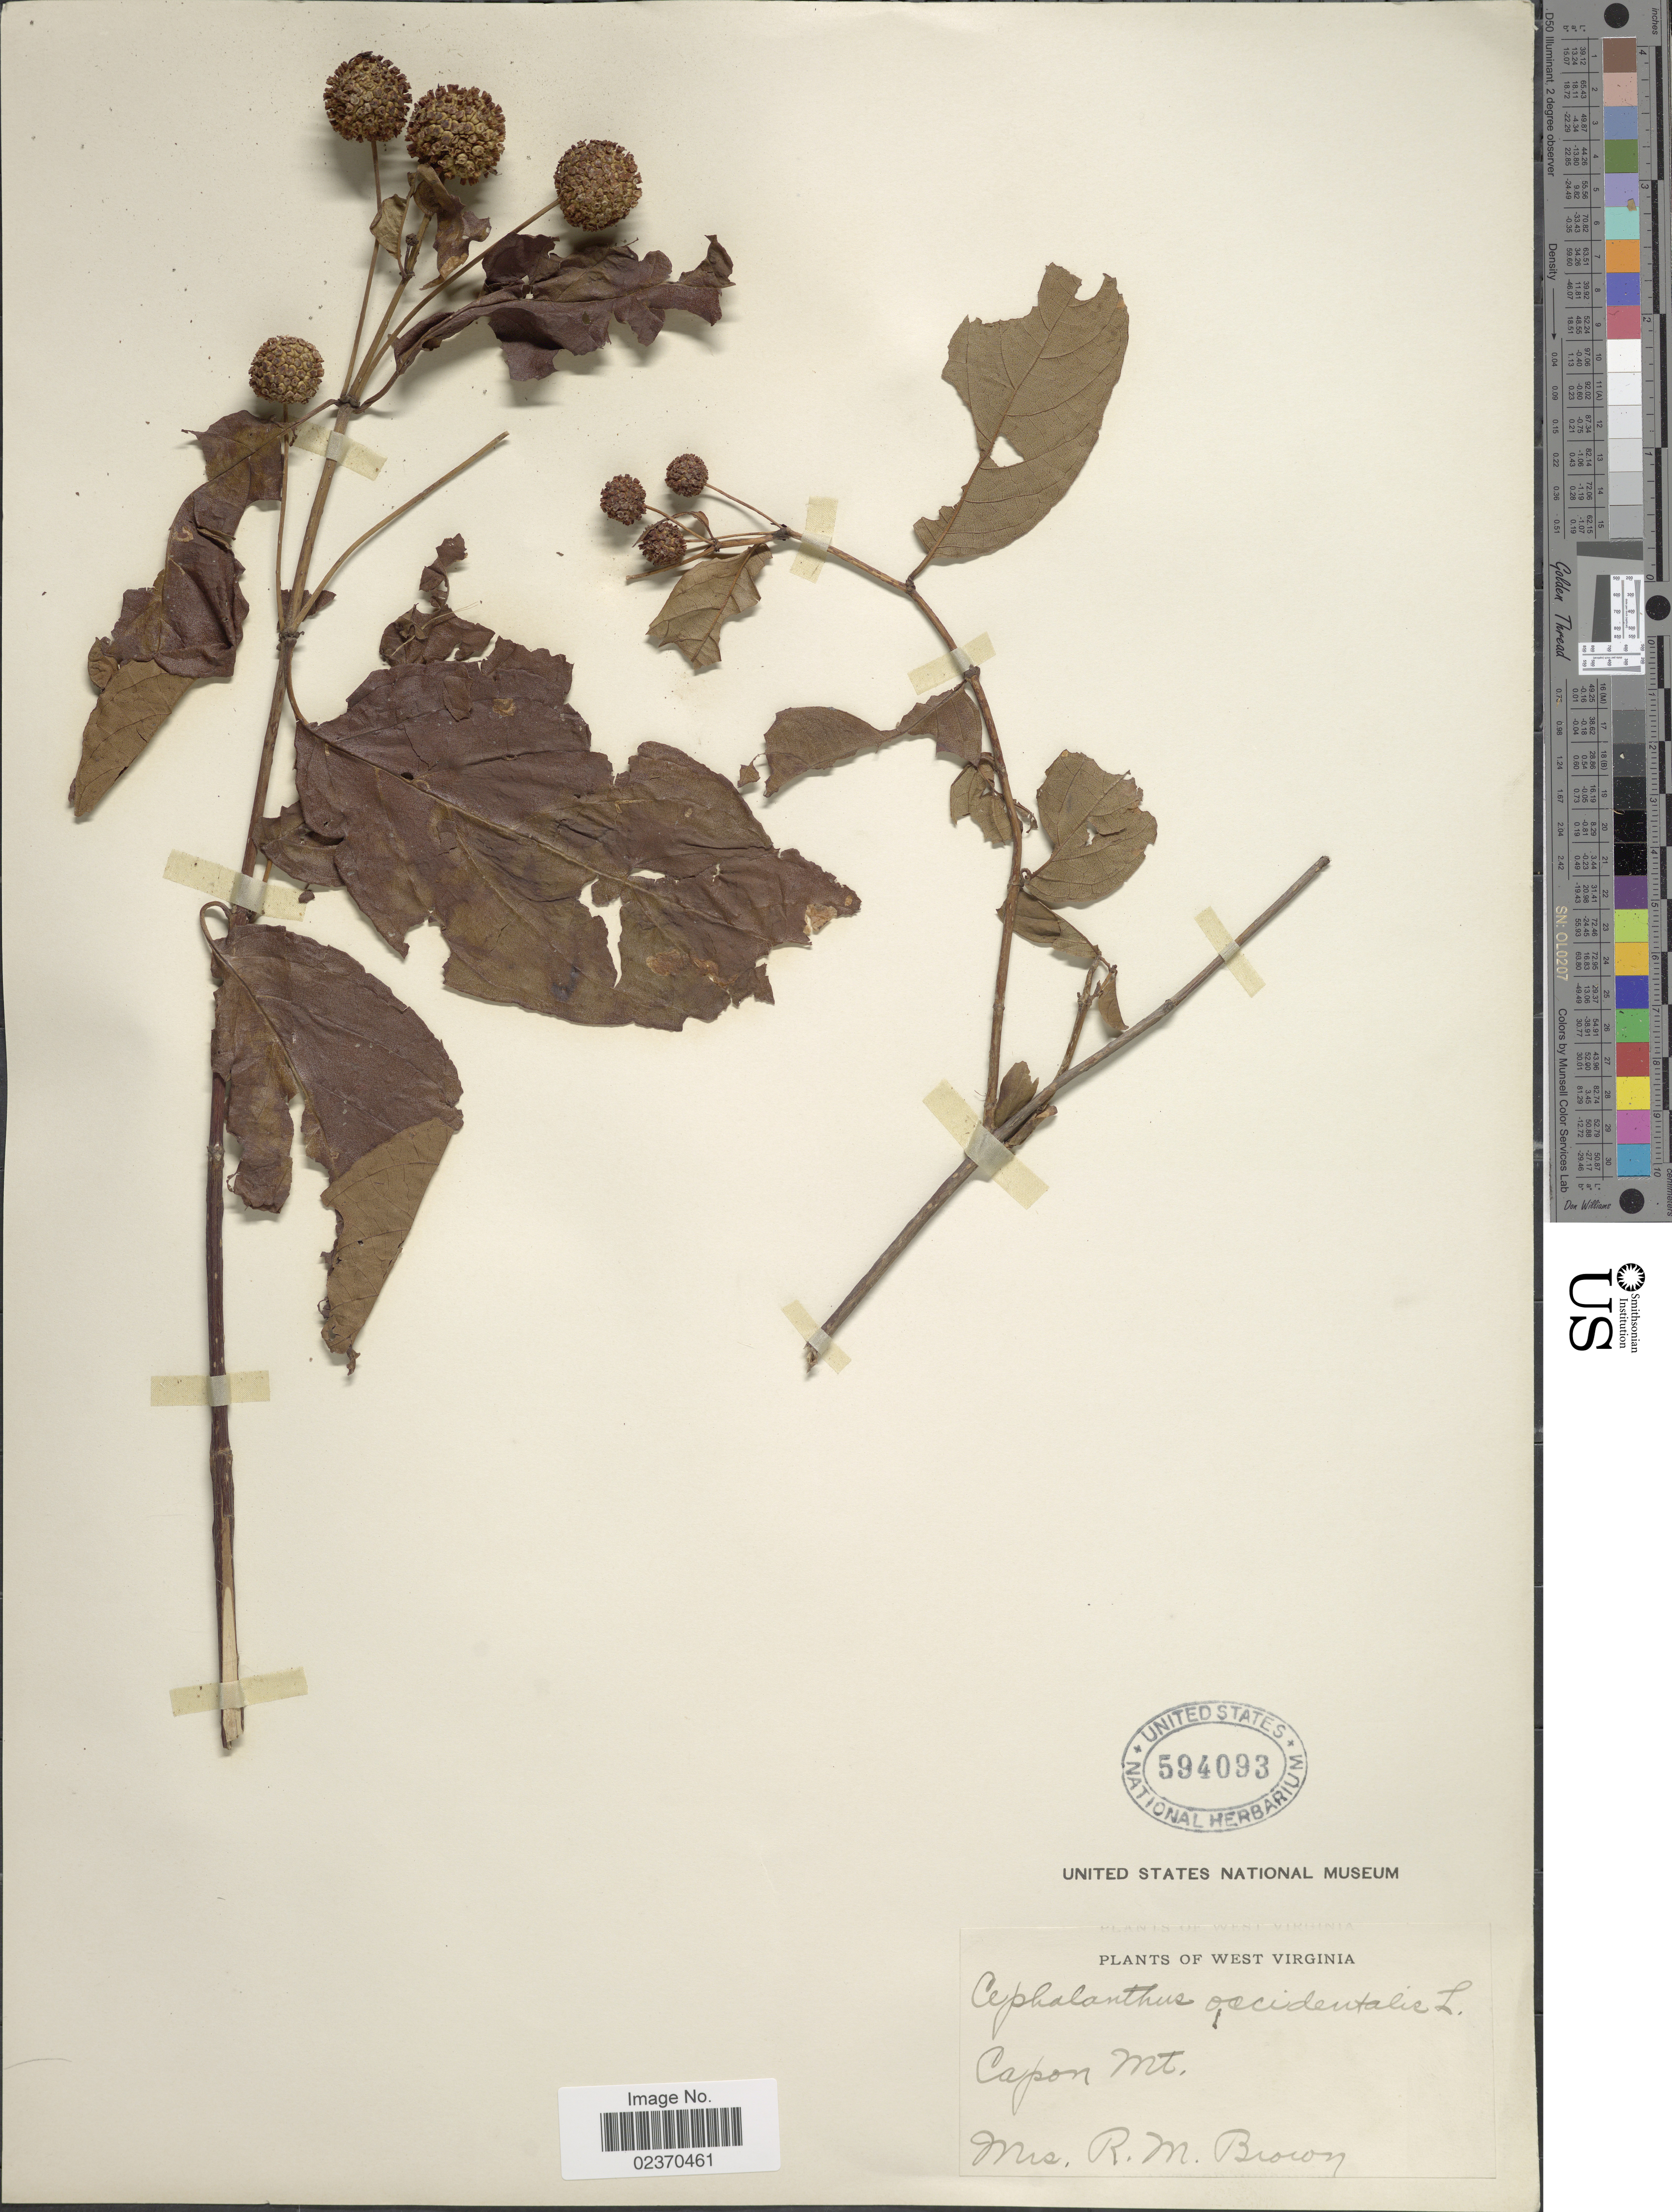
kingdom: Plantae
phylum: Tracheophyta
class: Magnoliopsida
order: Gentianales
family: Rubiaceae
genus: Cephalanthus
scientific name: Cephalanthus occidentalis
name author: L.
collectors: R. Brown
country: United States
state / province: West Virginia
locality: Capon Mt.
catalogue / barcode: US 594093